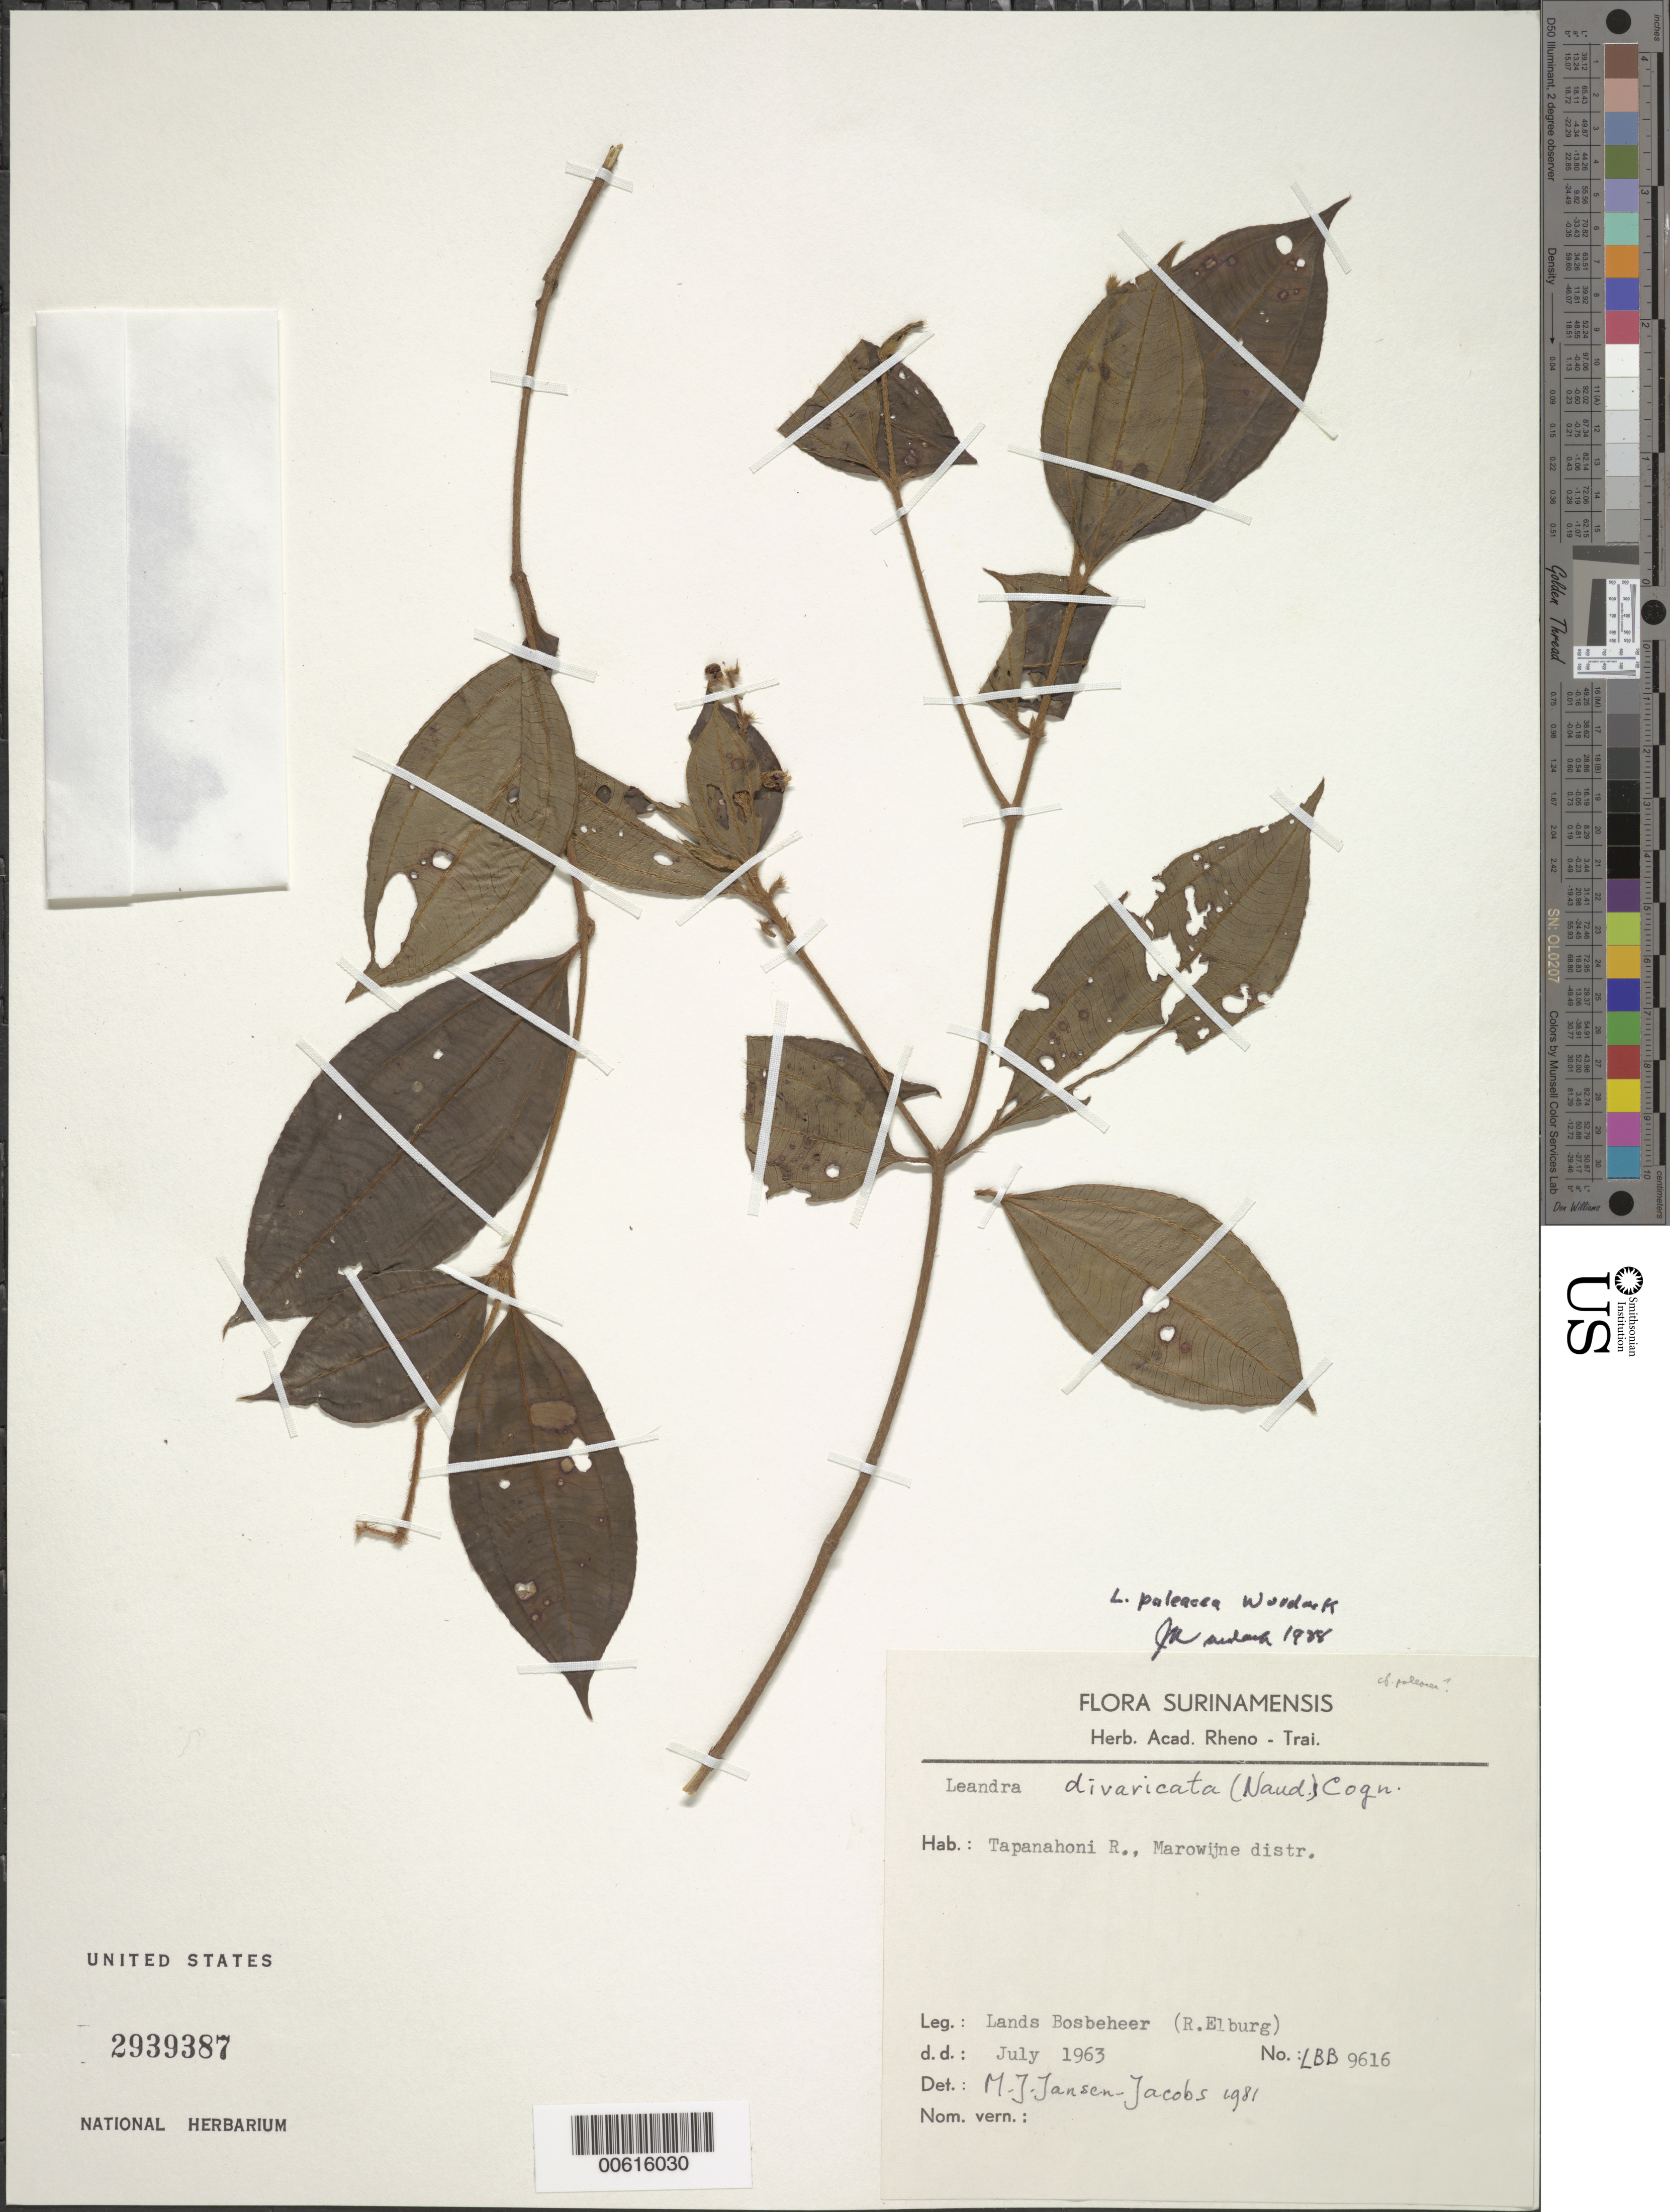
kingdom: Plantae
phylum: Tracheophyta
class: Magnoliopsida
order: Myrtales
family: Melastomataceae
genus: Leandra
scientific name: Leandra paleacea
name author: Wurdack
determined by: Wurdack, John J., (US), US (UNITED STATES)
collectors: J. Elburg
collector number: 9616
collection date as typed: Jul-63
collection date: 1963-07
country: Suriname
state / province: Marowijne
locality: Tapanahoni R.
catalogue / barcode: US 2939387